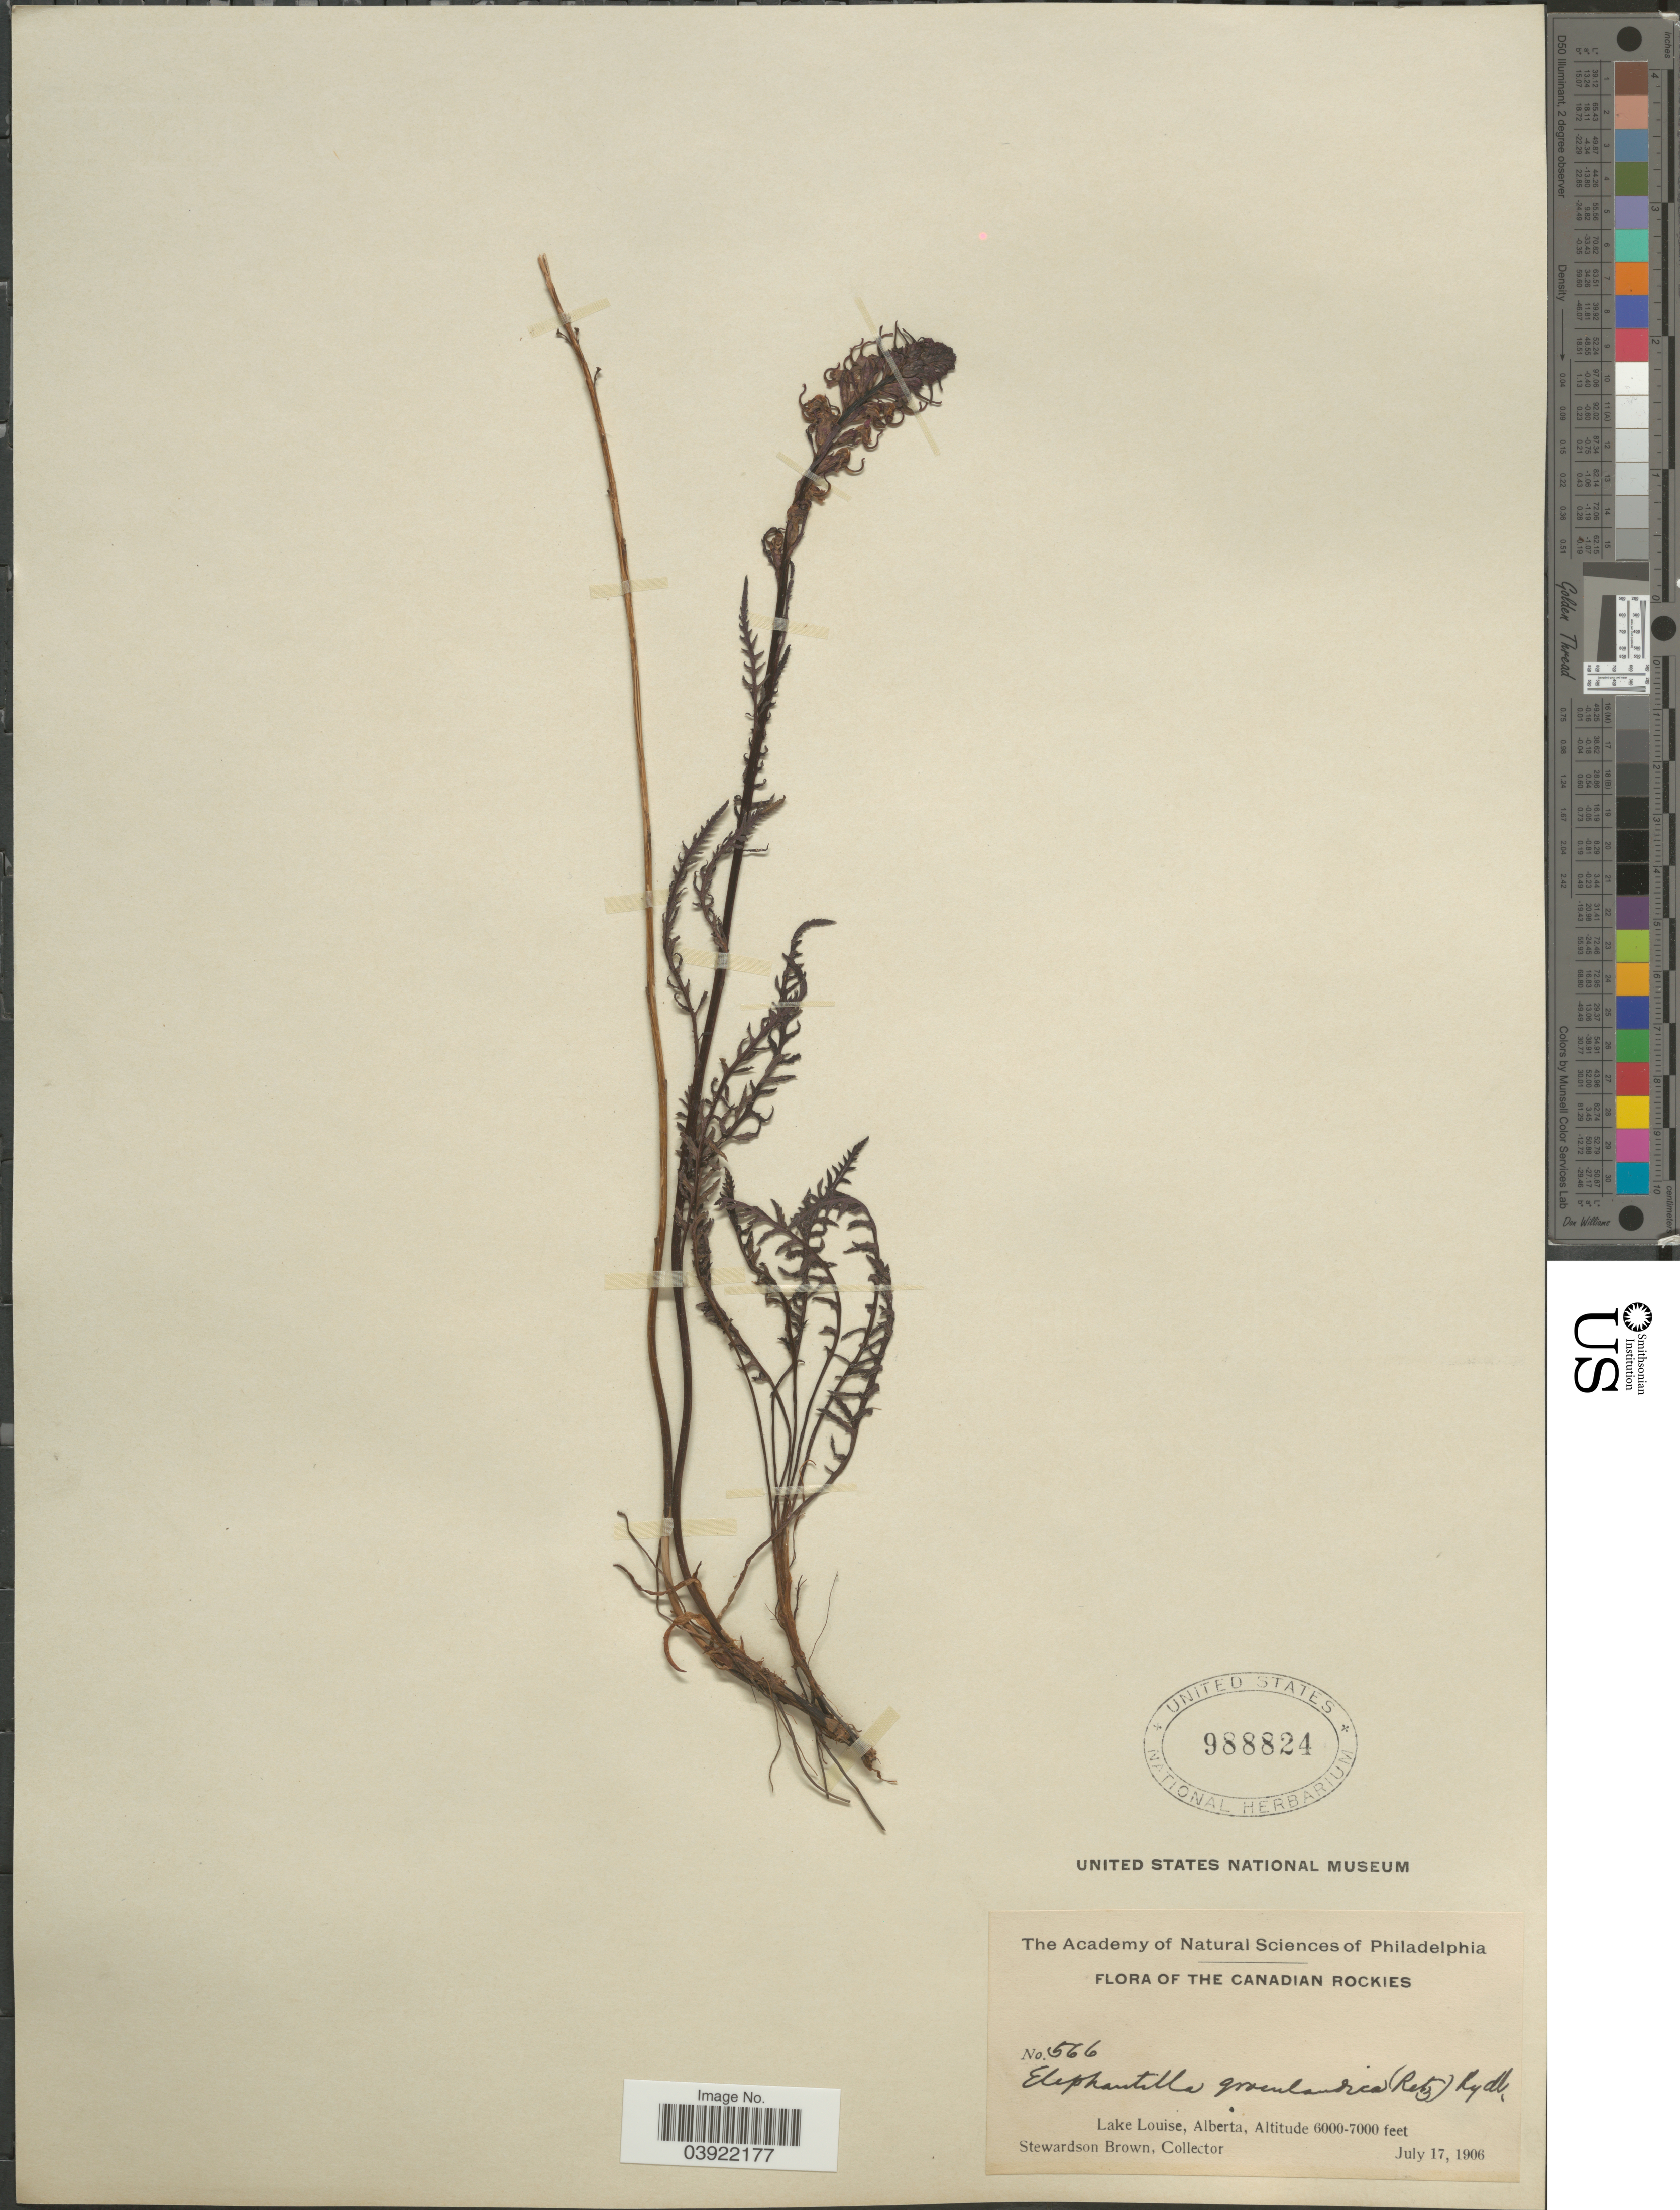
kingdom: Plantae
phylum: Tracheophyta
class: Magnoliopsida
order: Lamiales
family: Orobanchaceae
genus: Pedicularis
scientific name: Pedicularis groenlandica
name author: Retz.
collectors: S. Brown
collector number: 566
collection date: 1906-07-17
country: Canada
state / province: Alberta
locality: Canadian Rockies. Lake Louise.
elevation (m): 1829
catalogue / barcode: US 988824